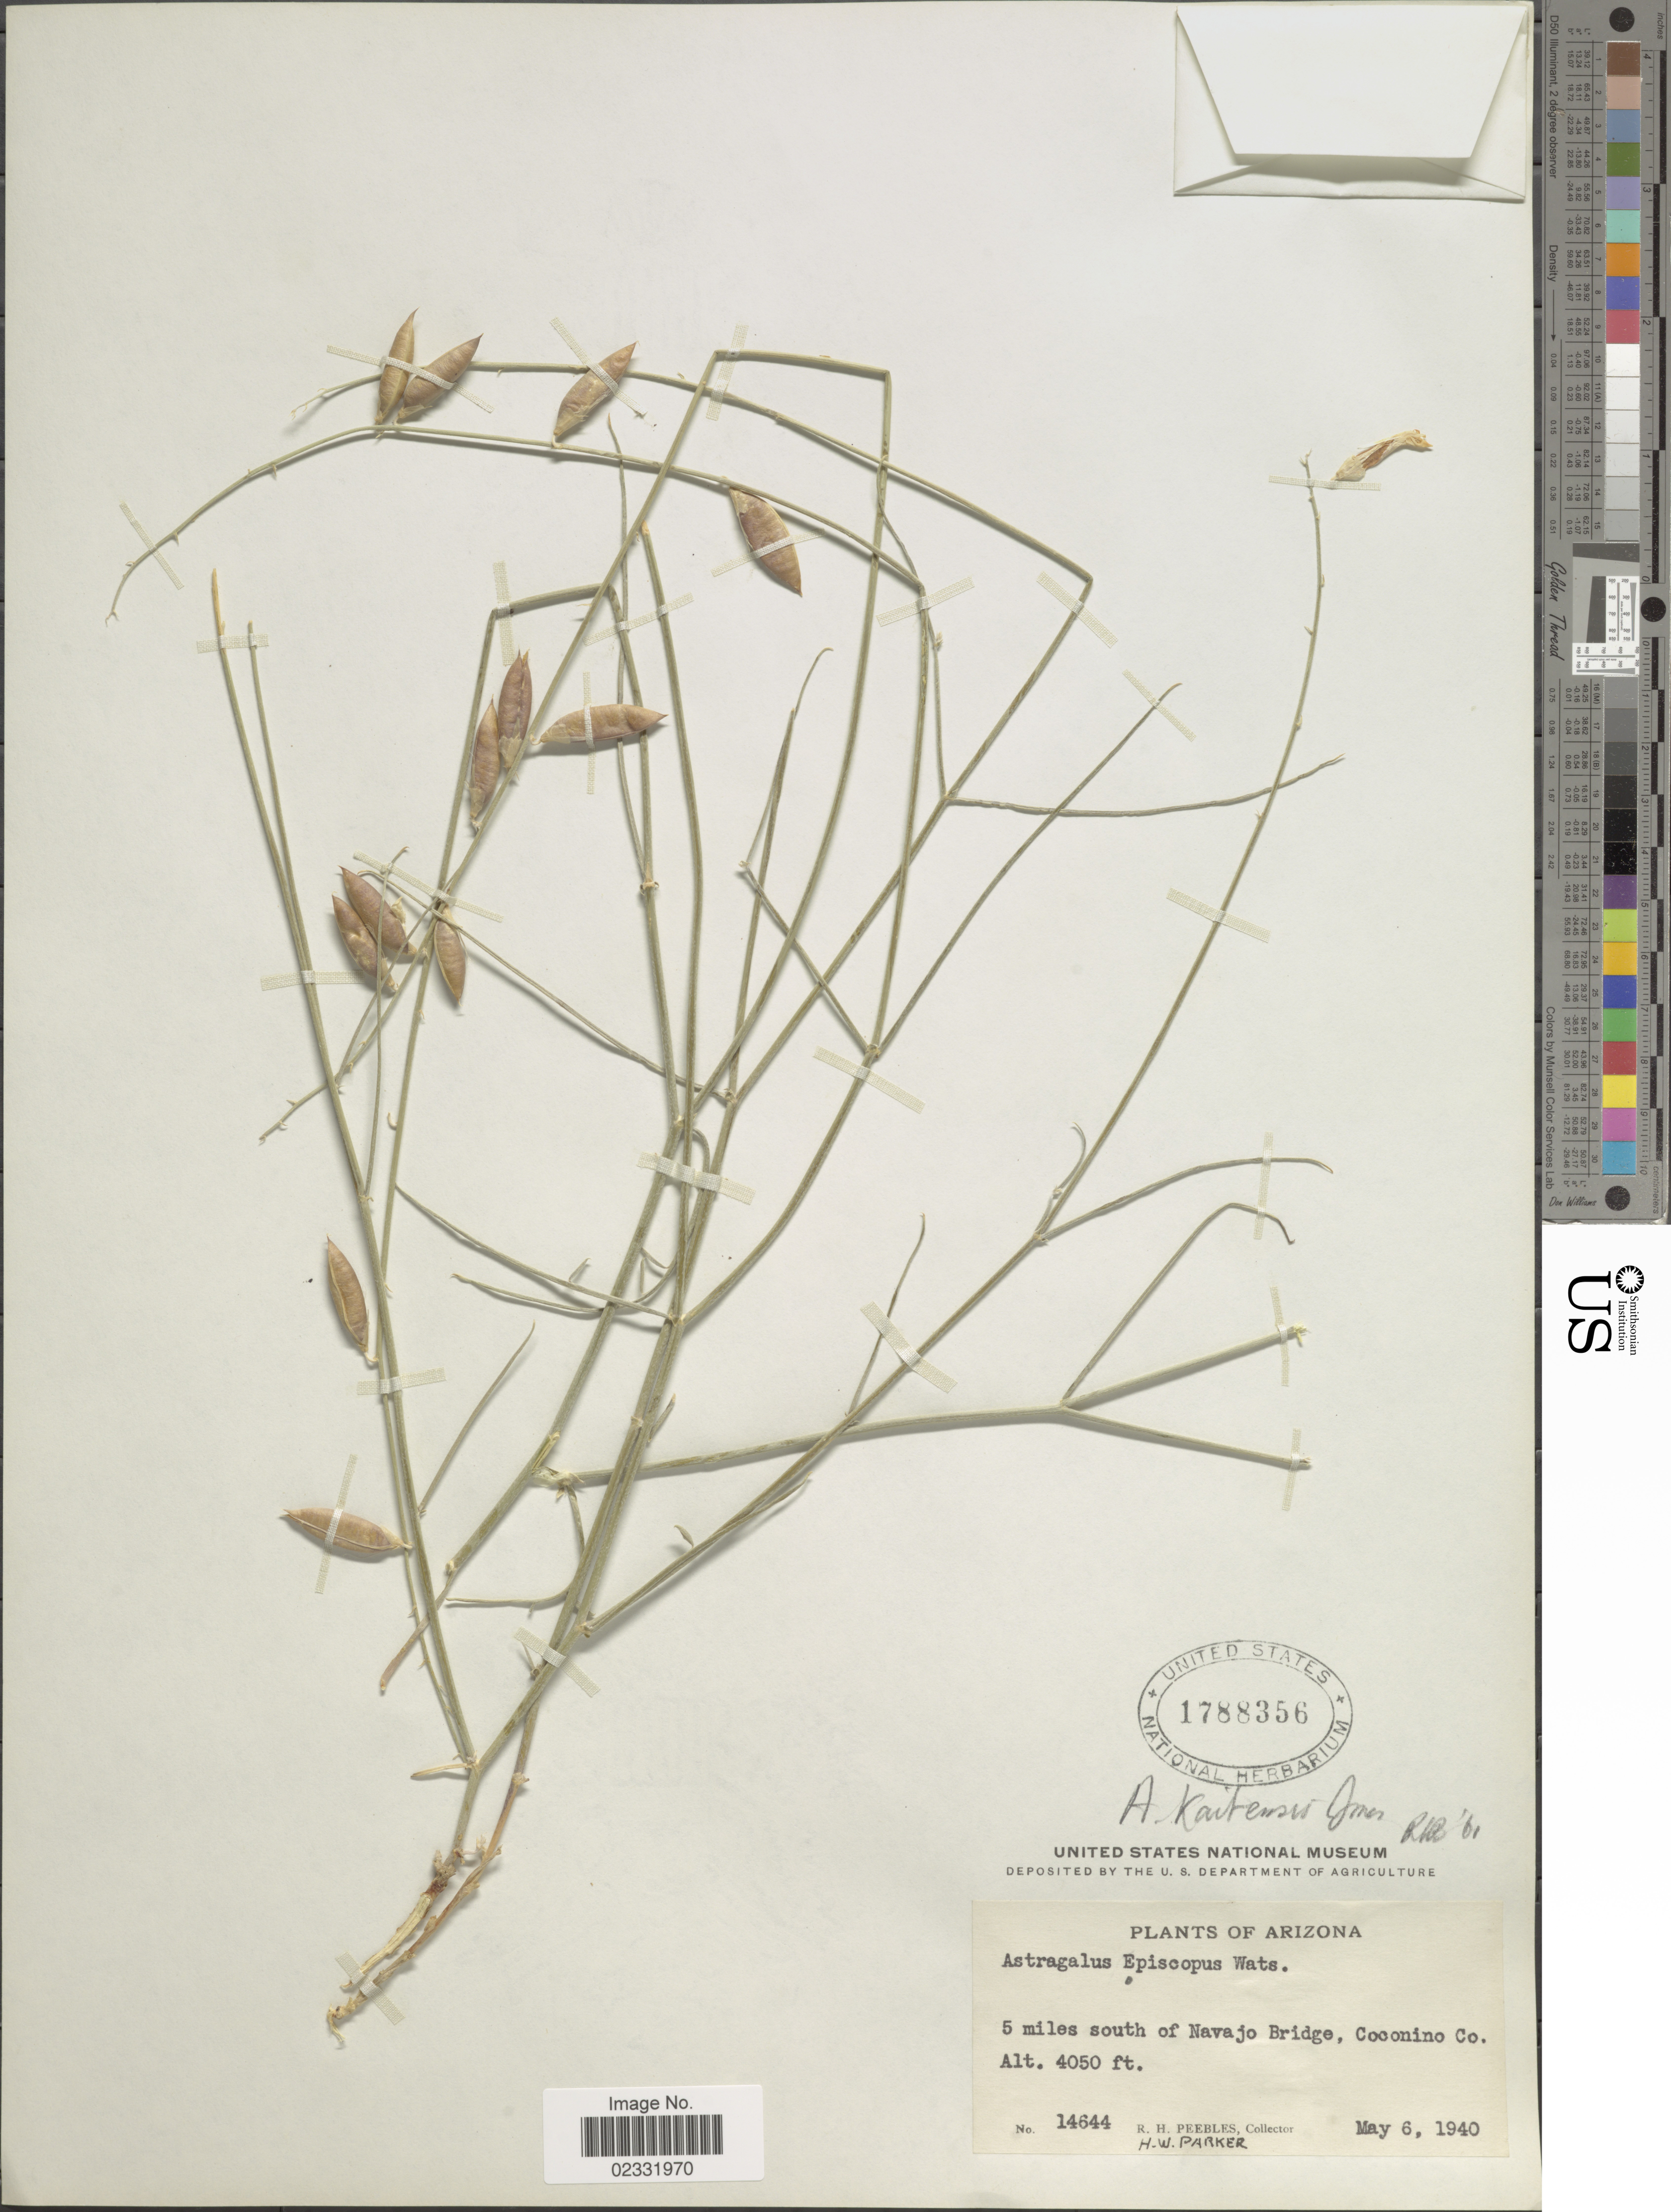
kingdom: Plantae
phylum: Tracheophyta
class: Magnoliopsida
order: Fabales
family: Fabaceae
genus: Astragalus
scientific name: Astragalus kaibensis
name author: M.E. Jones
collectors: R. H. Peebles & H. W. Parker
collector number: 14644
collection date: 1940-05-06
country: United States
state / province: Arizona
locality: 5 miles south of Navajo Bridge, Coconino Co,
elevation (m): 1234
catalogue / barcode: US 1788356